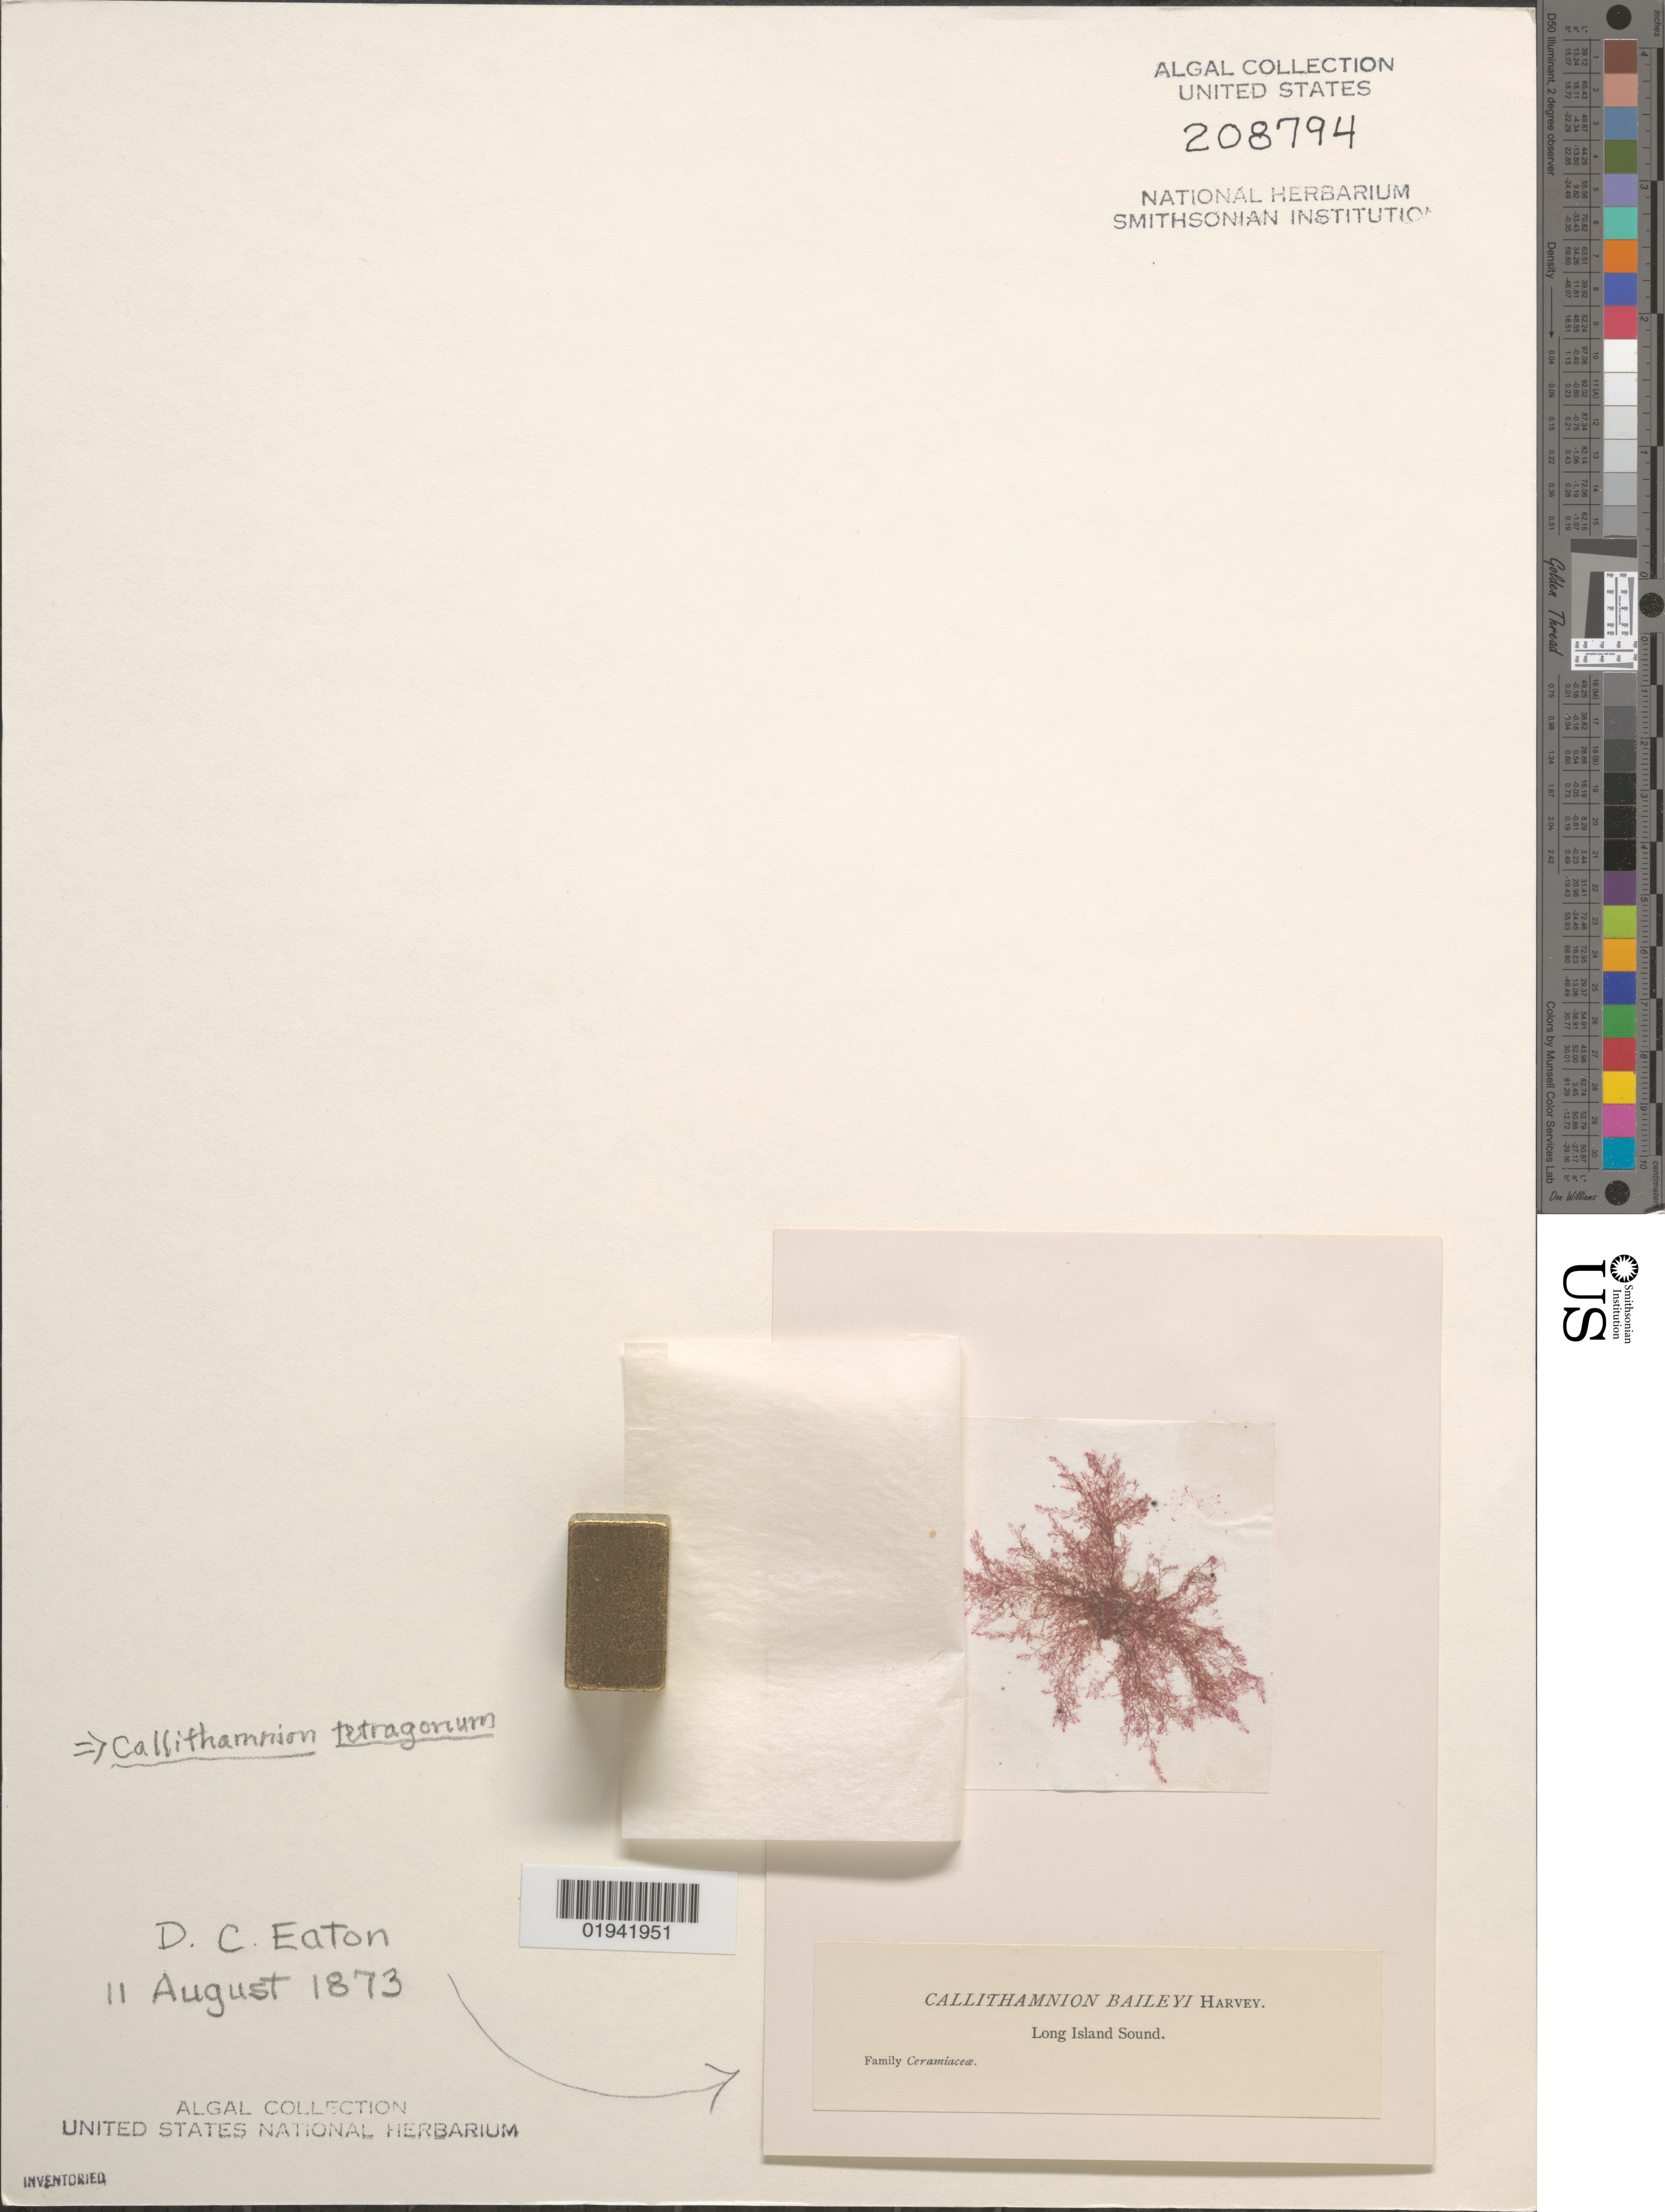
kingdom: Plantae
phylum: Rhodophyta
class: Florideophyceae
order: Ceramiales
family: Callithamniaceae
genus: Callithamnion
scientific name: Callithamnion tetragonum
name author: (With.) S.F. Gray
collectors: D. C. Eaton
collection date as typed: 11 Aug 1873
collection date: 1873-08-11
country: United States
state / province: Connecticut / New York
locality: Long Island Sound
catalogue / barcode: US 208794